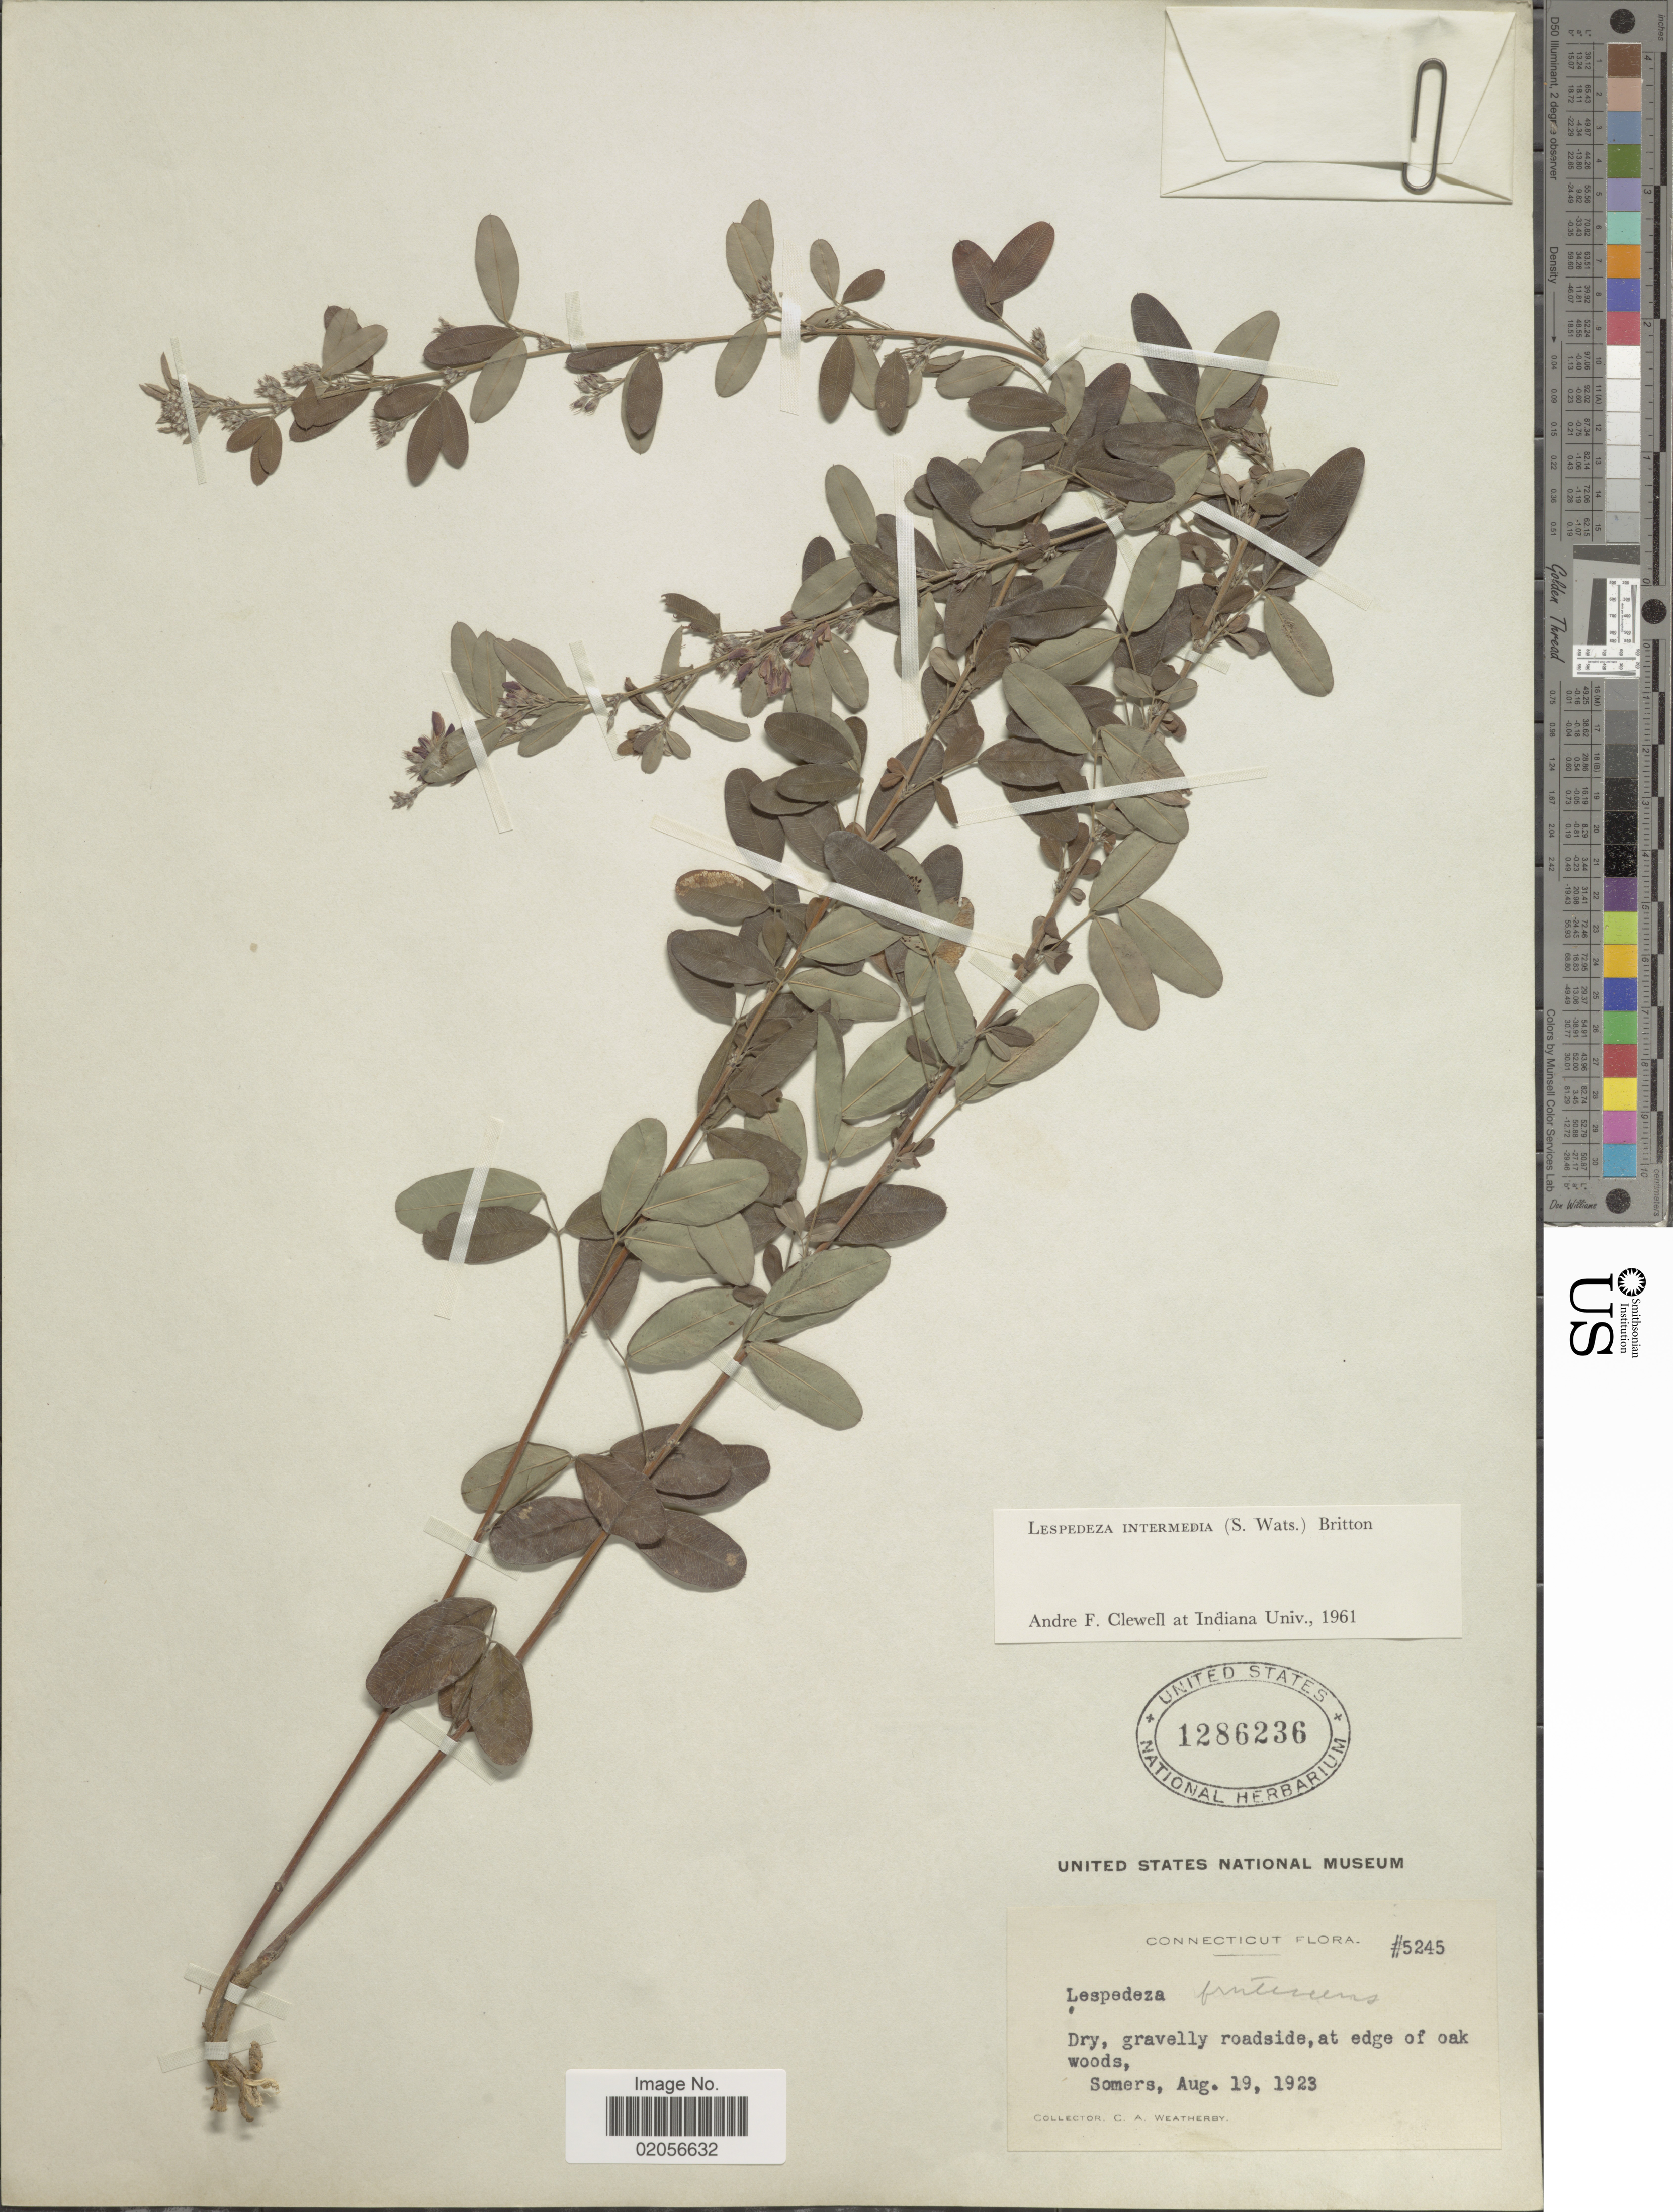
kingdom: Plantae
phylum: Tracheophyta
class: Magnoliopsida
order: Fabales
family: Fabaceae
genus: Lespedeza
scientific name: Lespedeza intermedia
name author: (S. Watson) Britton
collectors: C. A. Weatherby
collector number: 5245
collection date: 1923-08-19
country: United States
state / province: Connecticut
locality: Dry, gravelly roadside, at edge of oak woods, Somers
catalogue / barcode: US 1286236